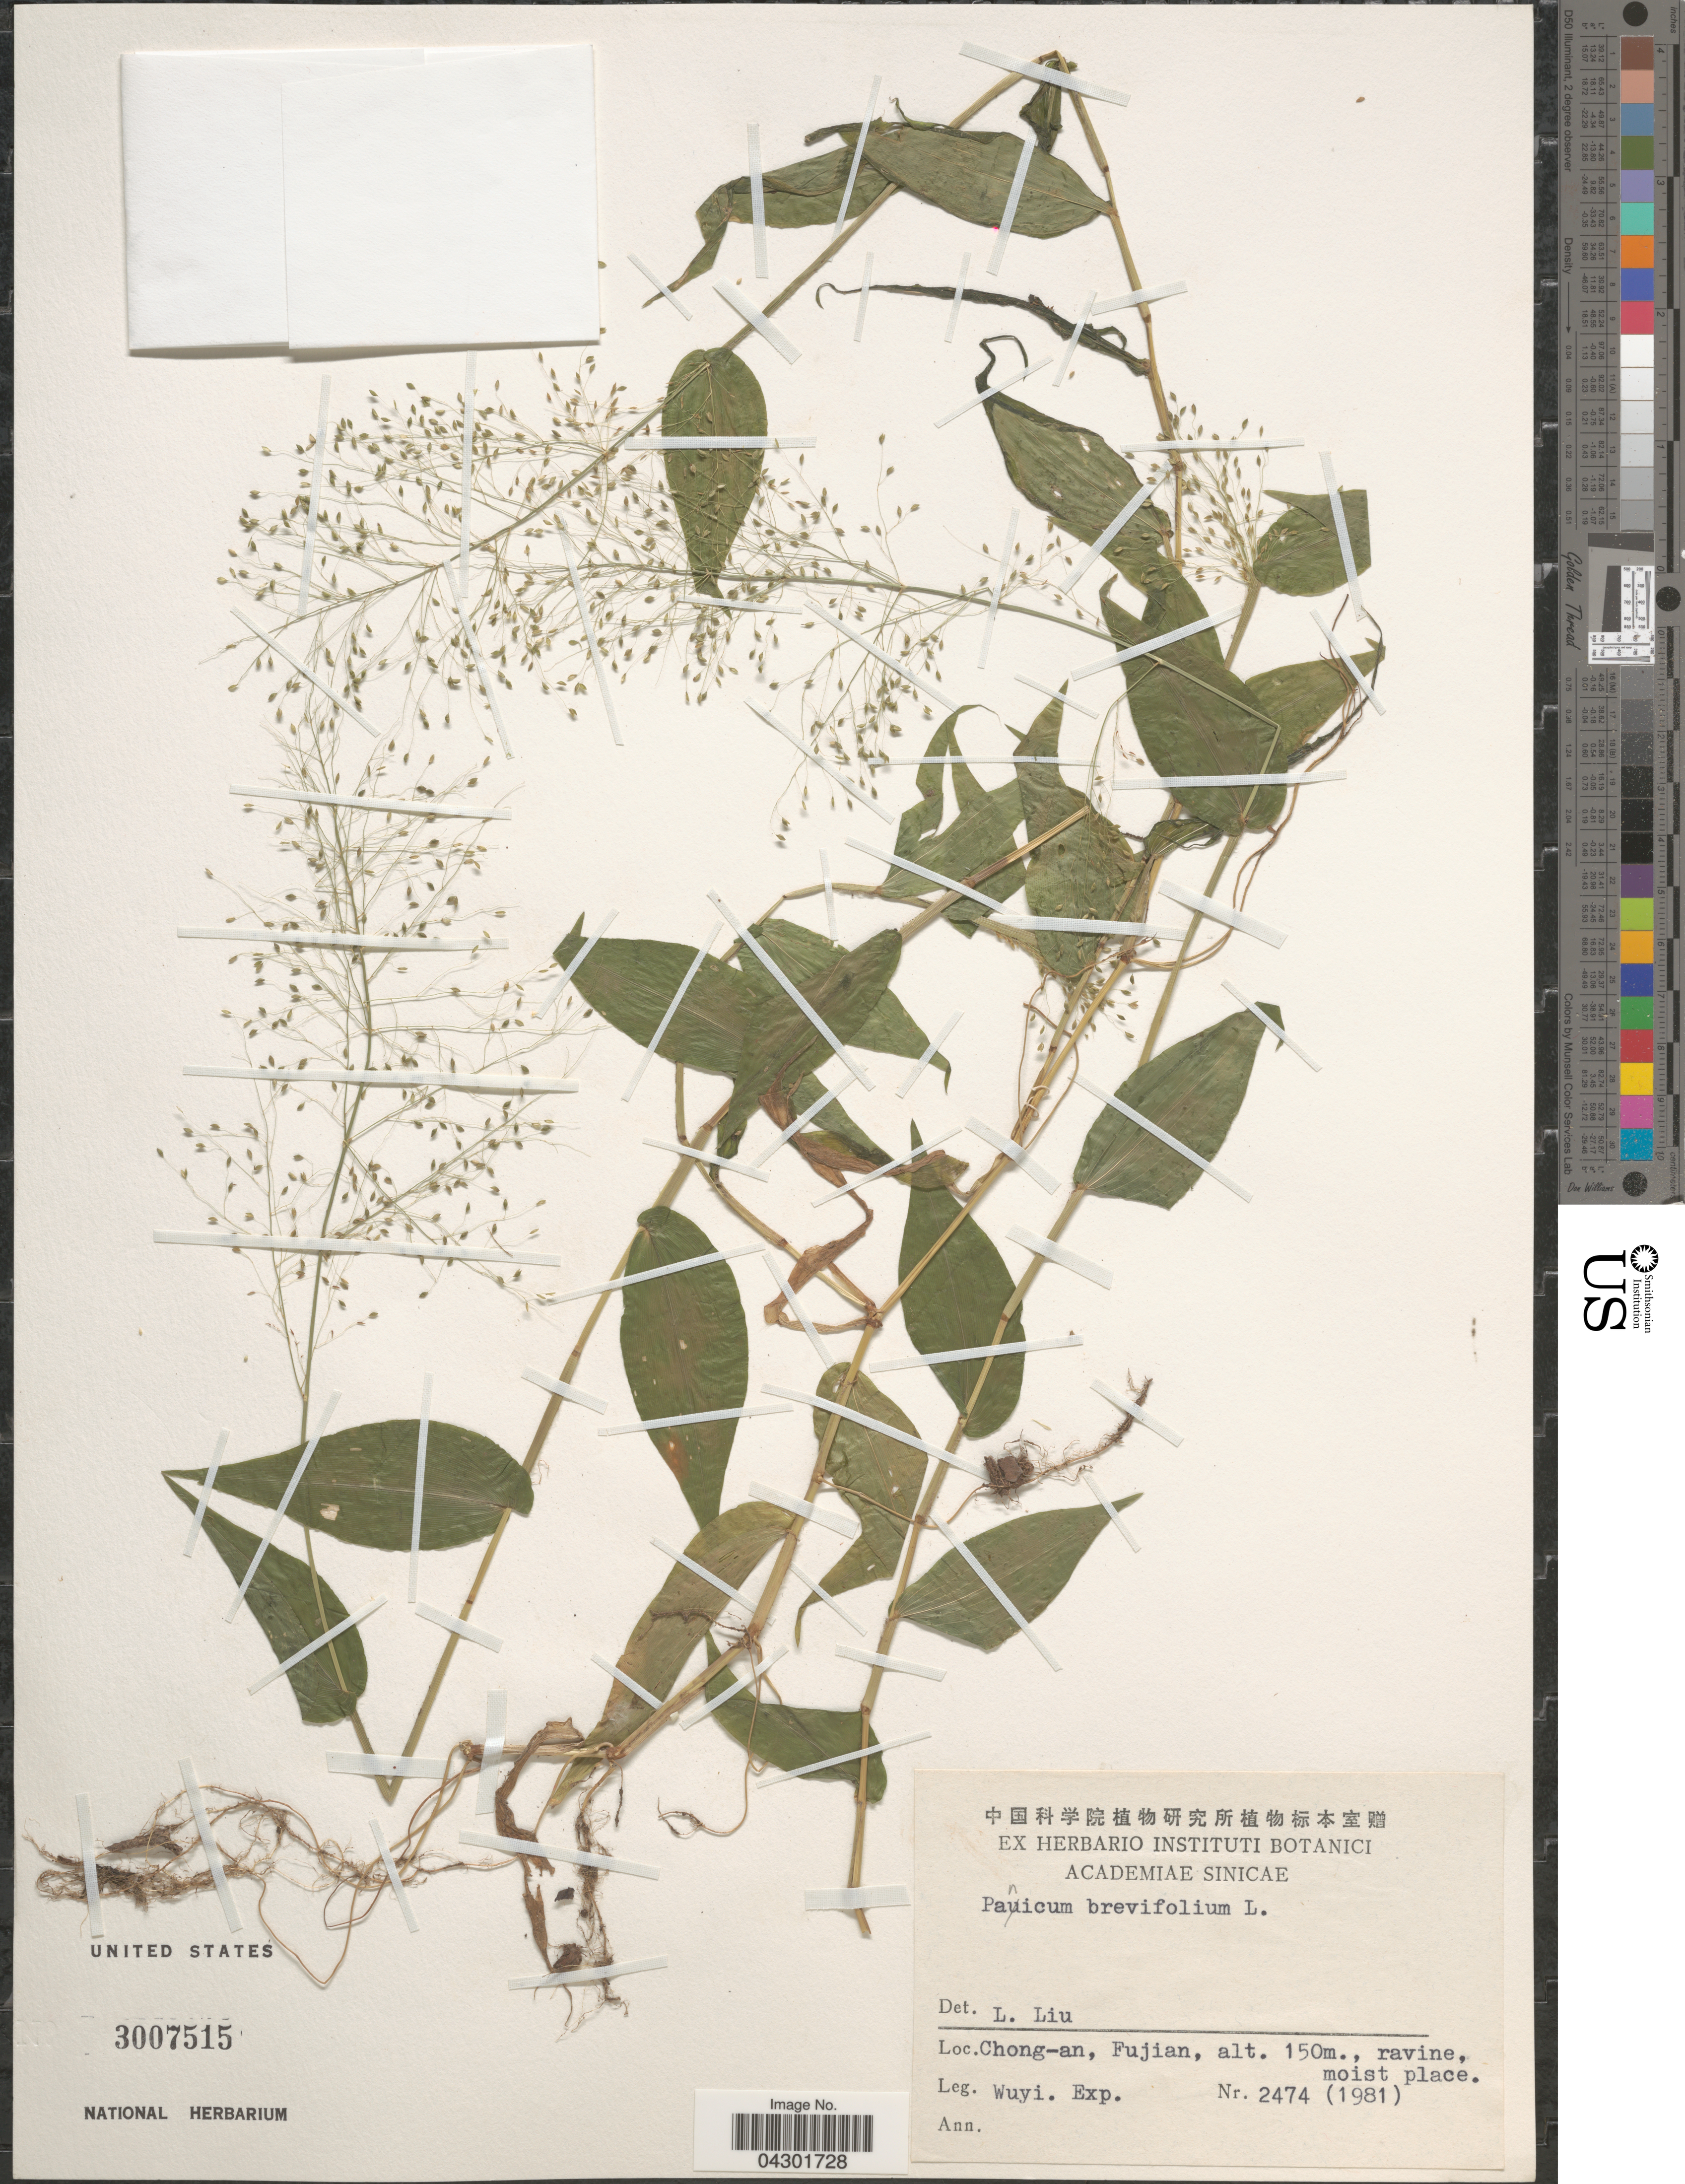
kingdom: Plantae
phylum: Tracheophyta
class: Liliopsida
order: Poales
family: Poaceae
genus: Panicum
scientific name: Panicum brevifolium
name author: L.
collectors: Wuyi. Exped.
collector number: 2474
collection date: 1981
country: China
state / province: Fujian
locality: Chong-an. Ravine, moist place.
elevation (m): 150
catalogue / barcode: US 3007515